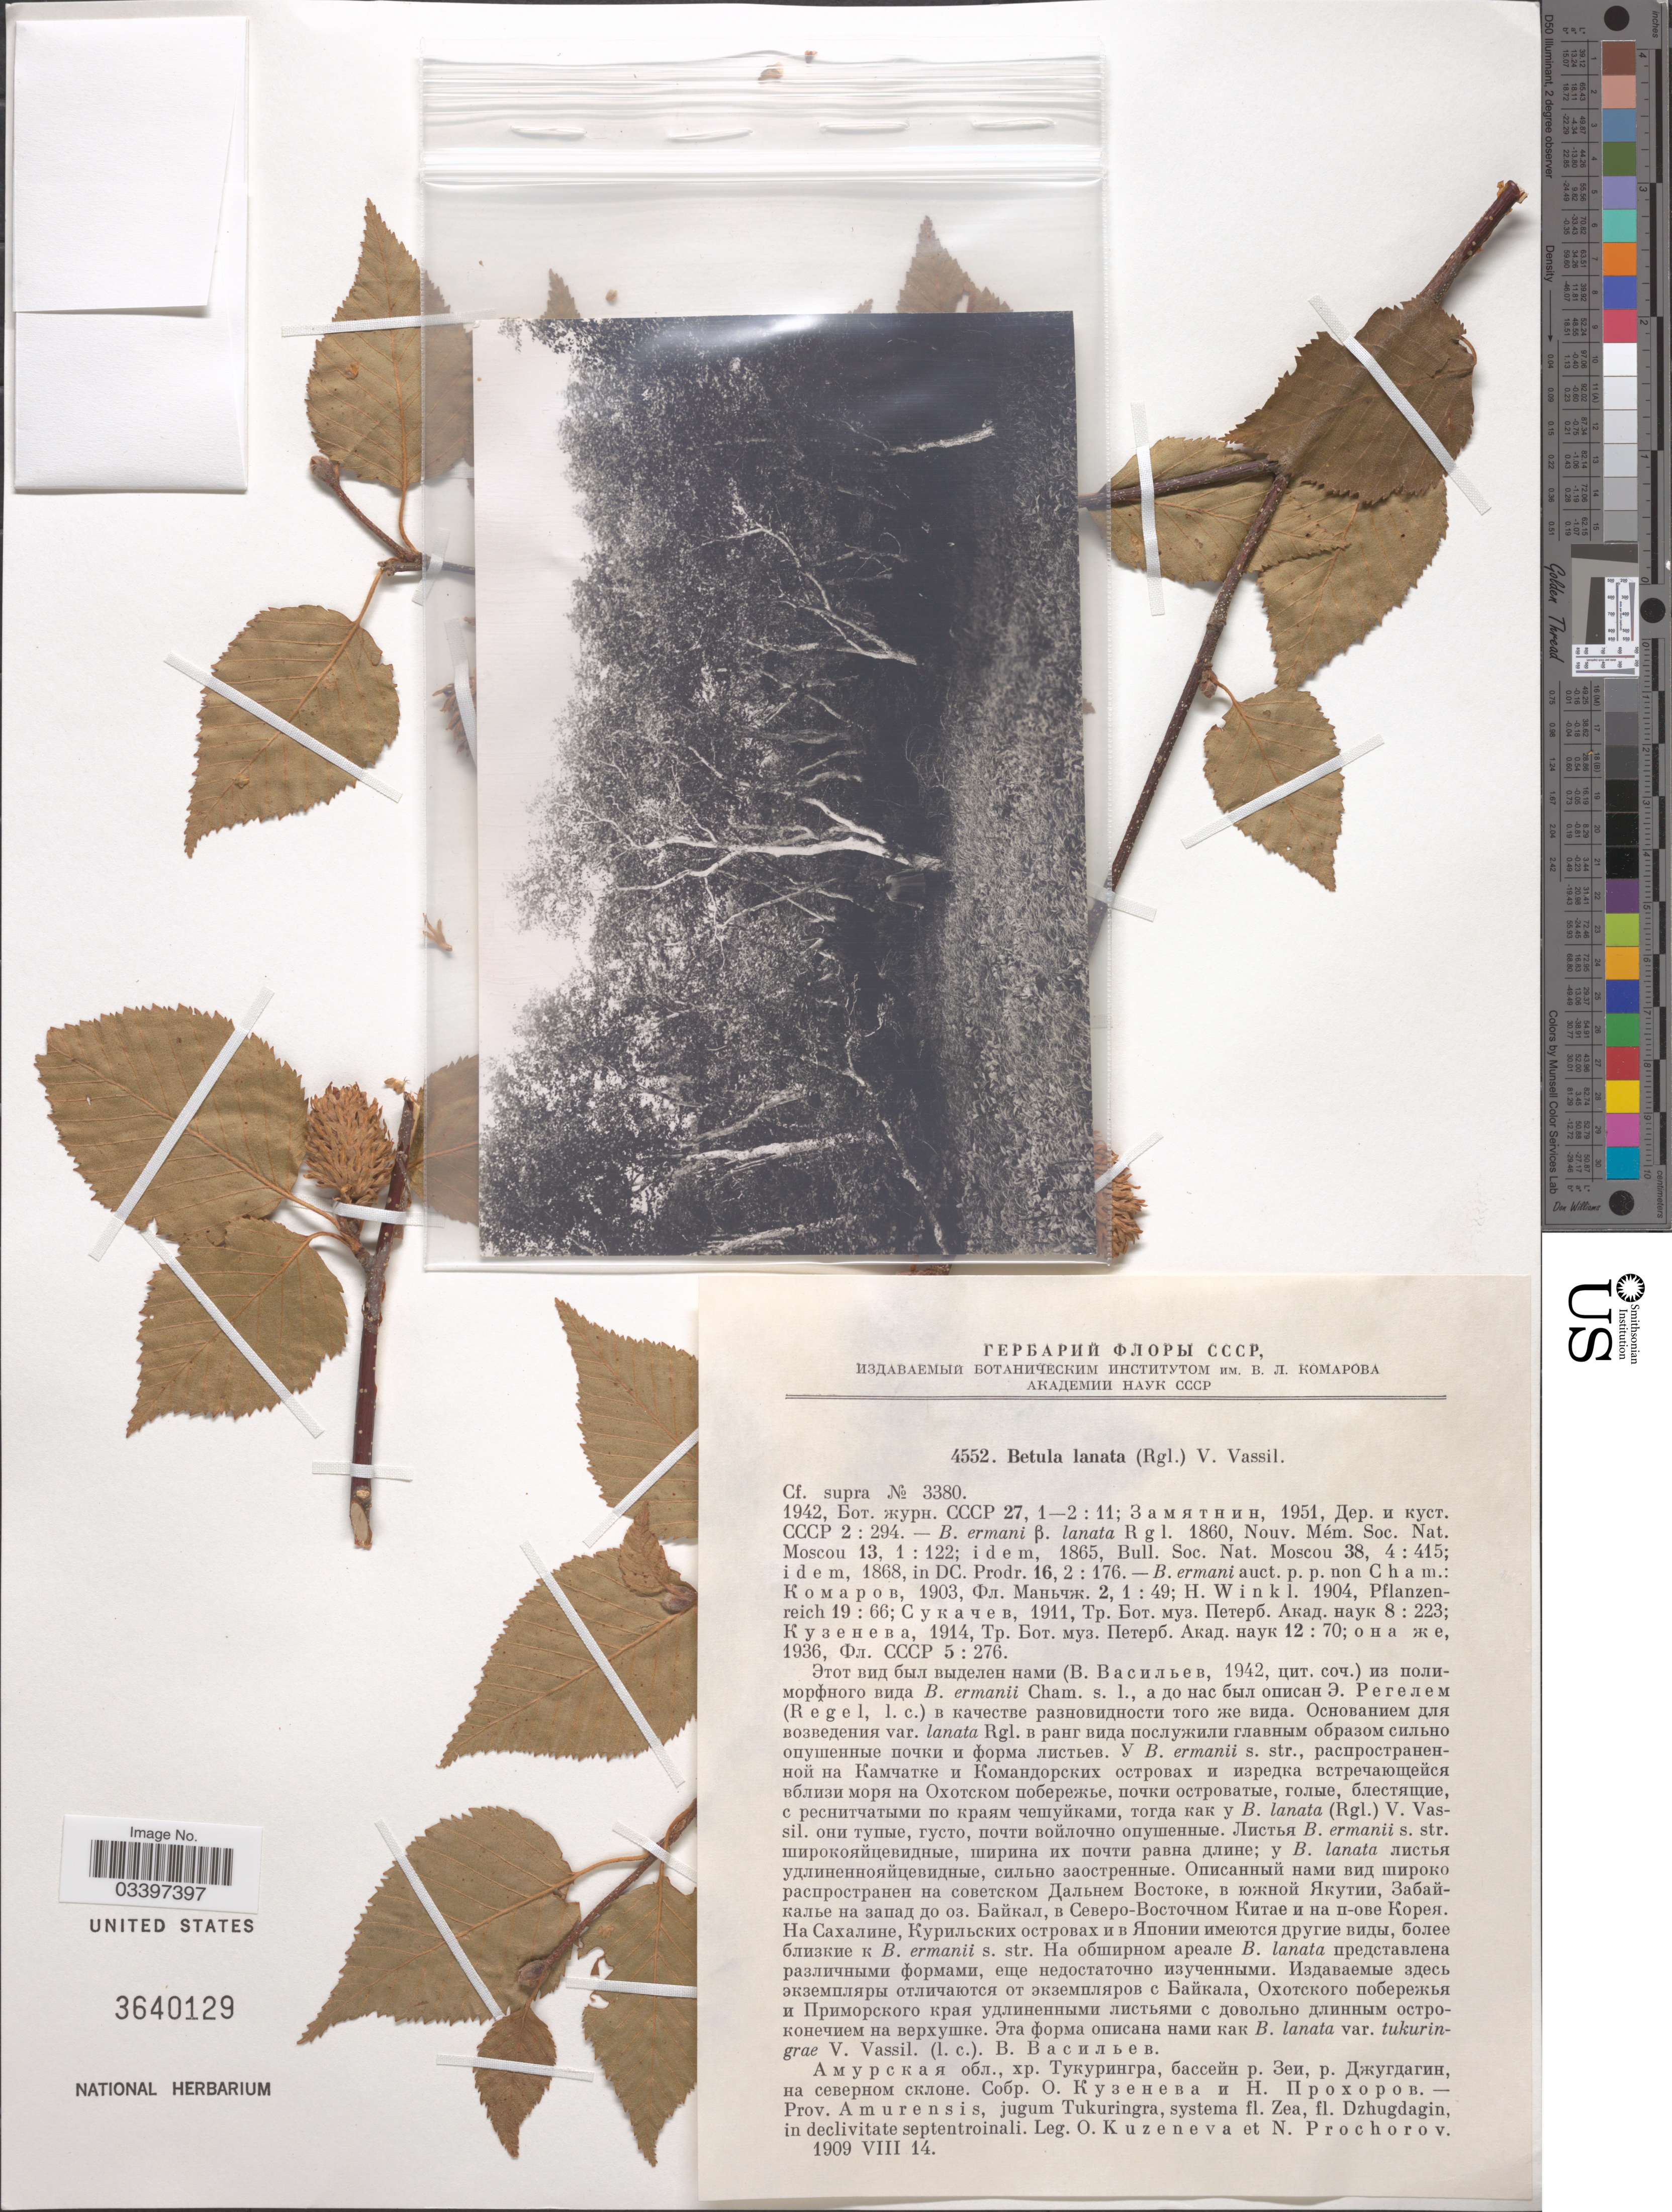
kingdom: Plantae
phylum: Tracheophyta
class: Magnoliopsida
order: Fagales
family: Betulaceae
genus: Betula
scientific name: Betula lanata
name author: (Regel) V.N. Vassil.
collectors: O. I. Kuzeneva & N. Prochorov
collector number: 4552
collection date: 1909-08-14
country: Russian Federation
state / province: Amur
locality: Prov. Amurensis, jugum Tukuringra, systema fl. Zea, fl. Dzhugdagin.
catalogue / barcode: US 3640129